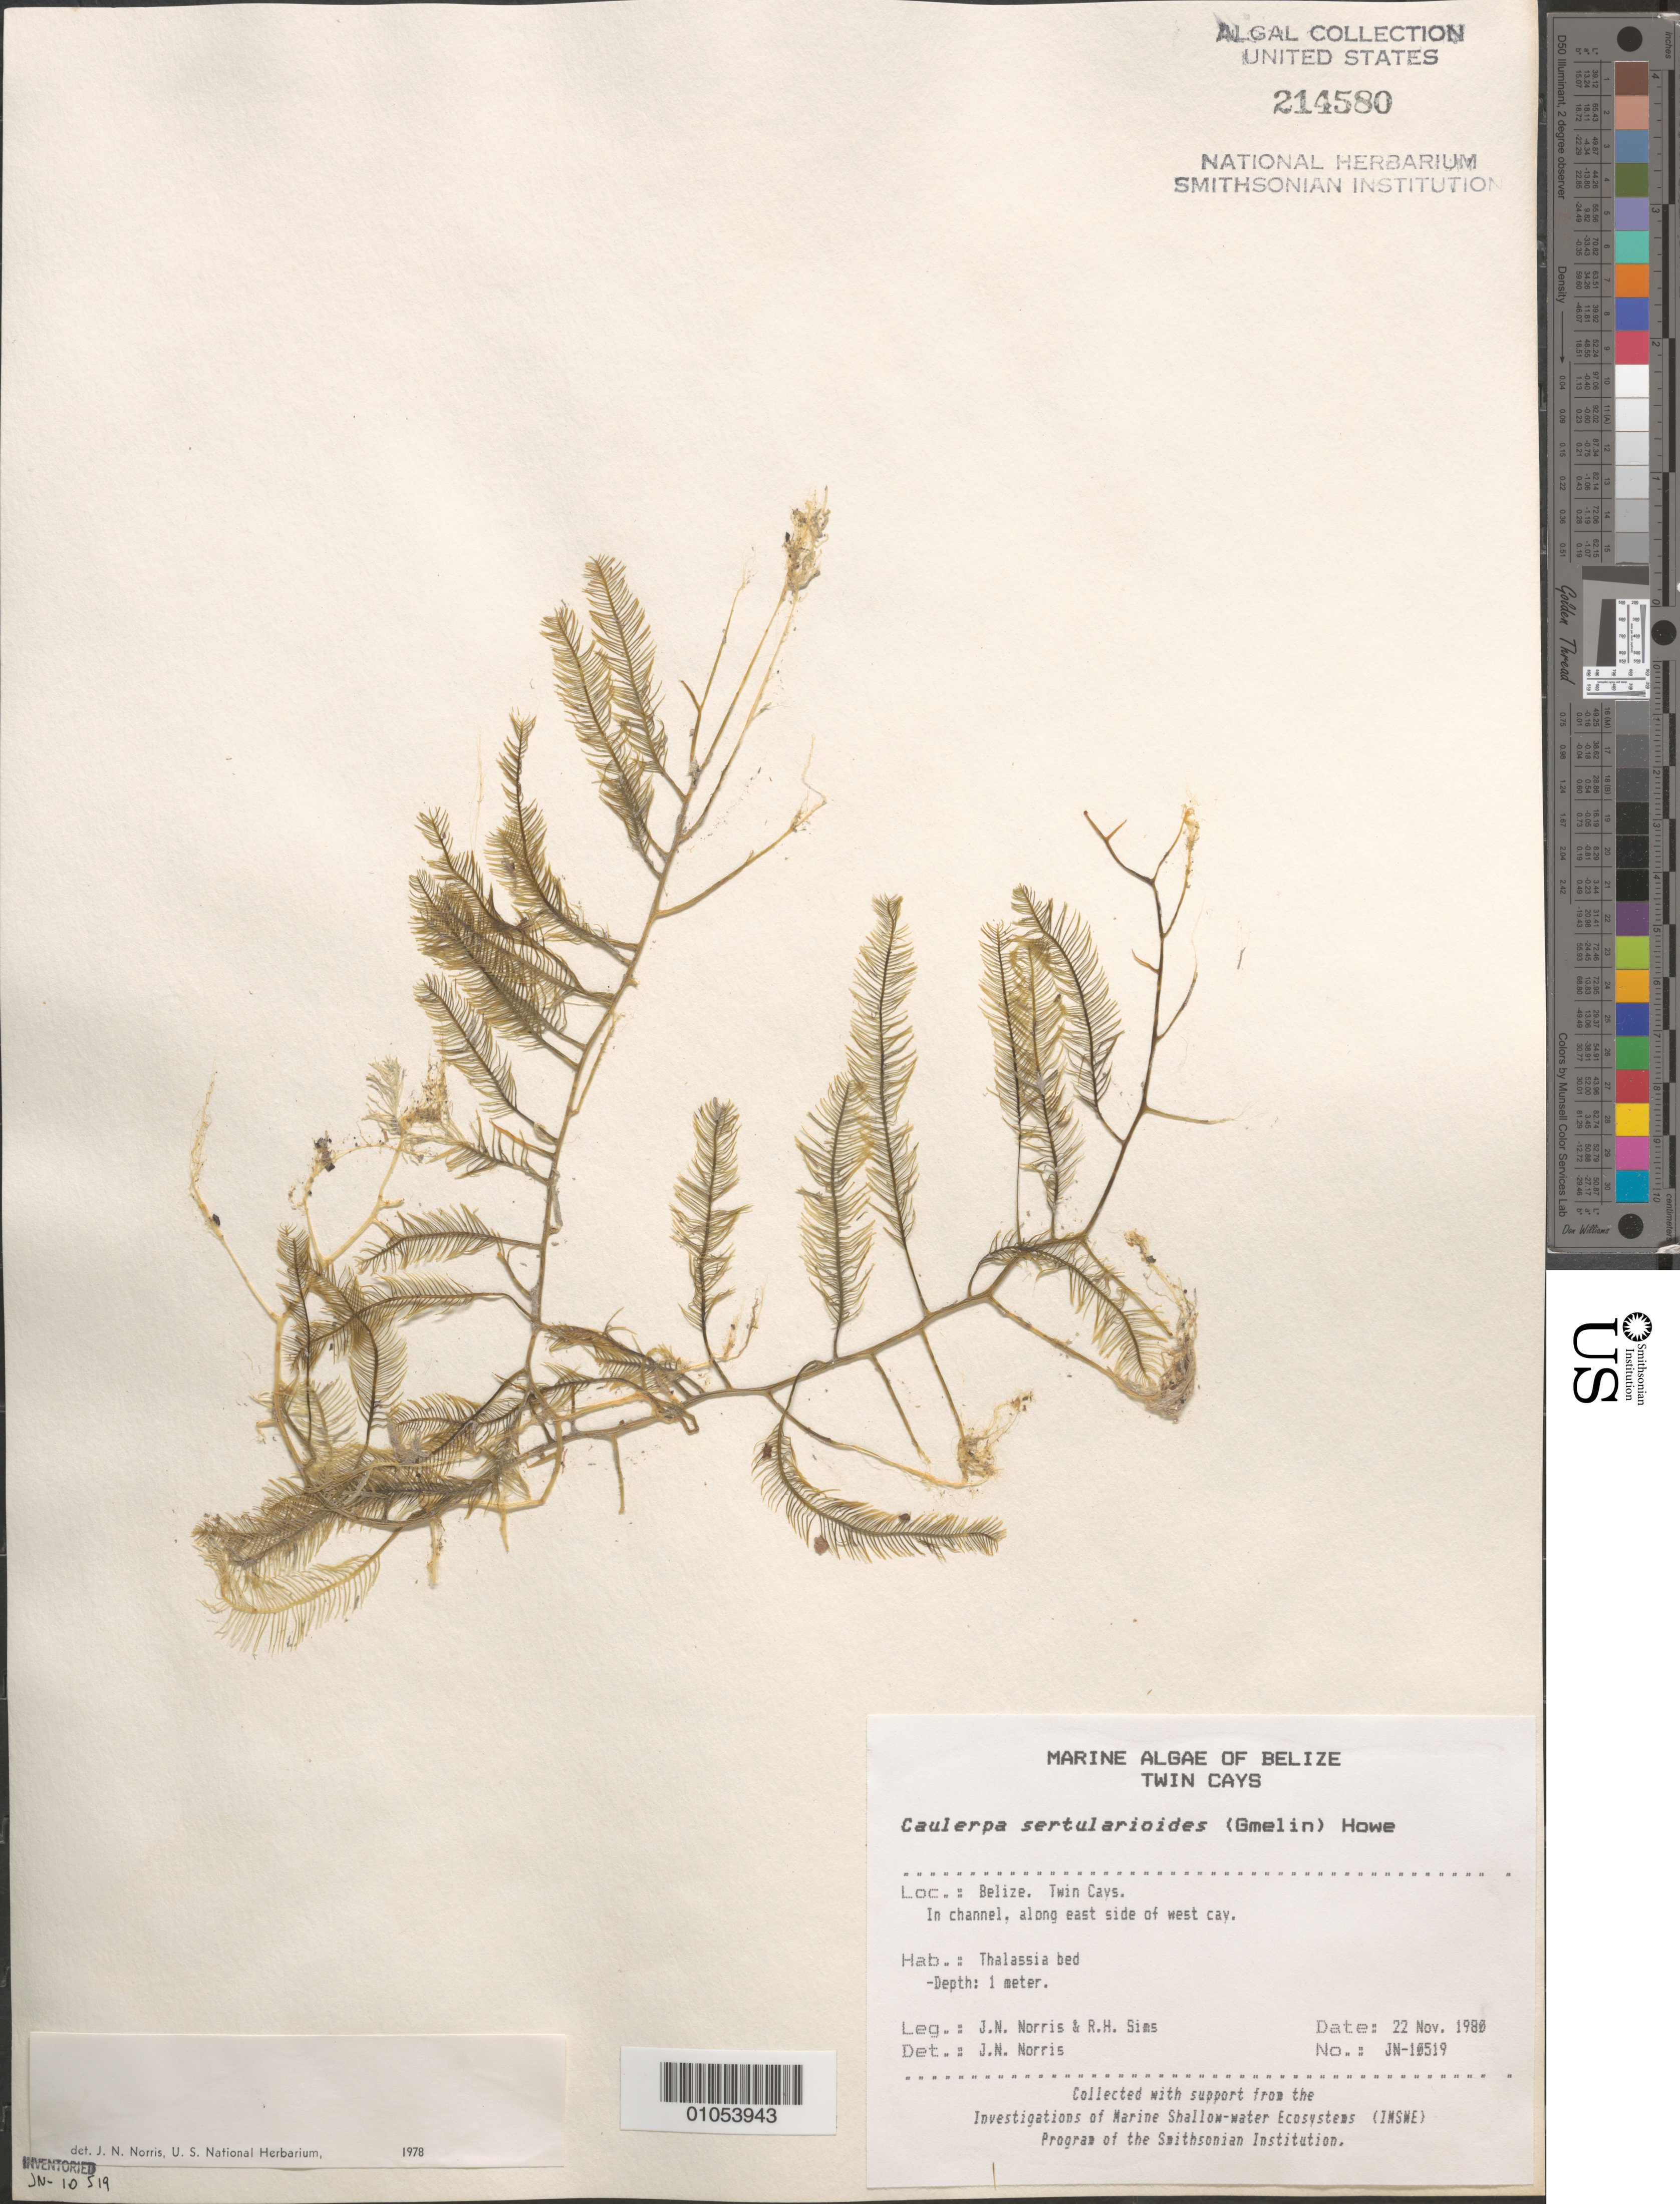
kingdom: Plantae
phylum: Chlorophyta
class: Ulvophyceae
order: Bryopsidales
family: Caulerpaceae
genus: Caulerpa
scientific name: Caulerpa sertularioides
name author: (S.G. Gmel.) M. Howe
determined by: Norris, James N.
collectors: J. N. Norris & R. H. Sims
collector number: JN-10519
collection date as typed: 22 Nov 1980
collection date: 1980-11-22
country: Belize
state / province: Stann Creek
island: Twin Cays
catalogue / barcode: US 214580